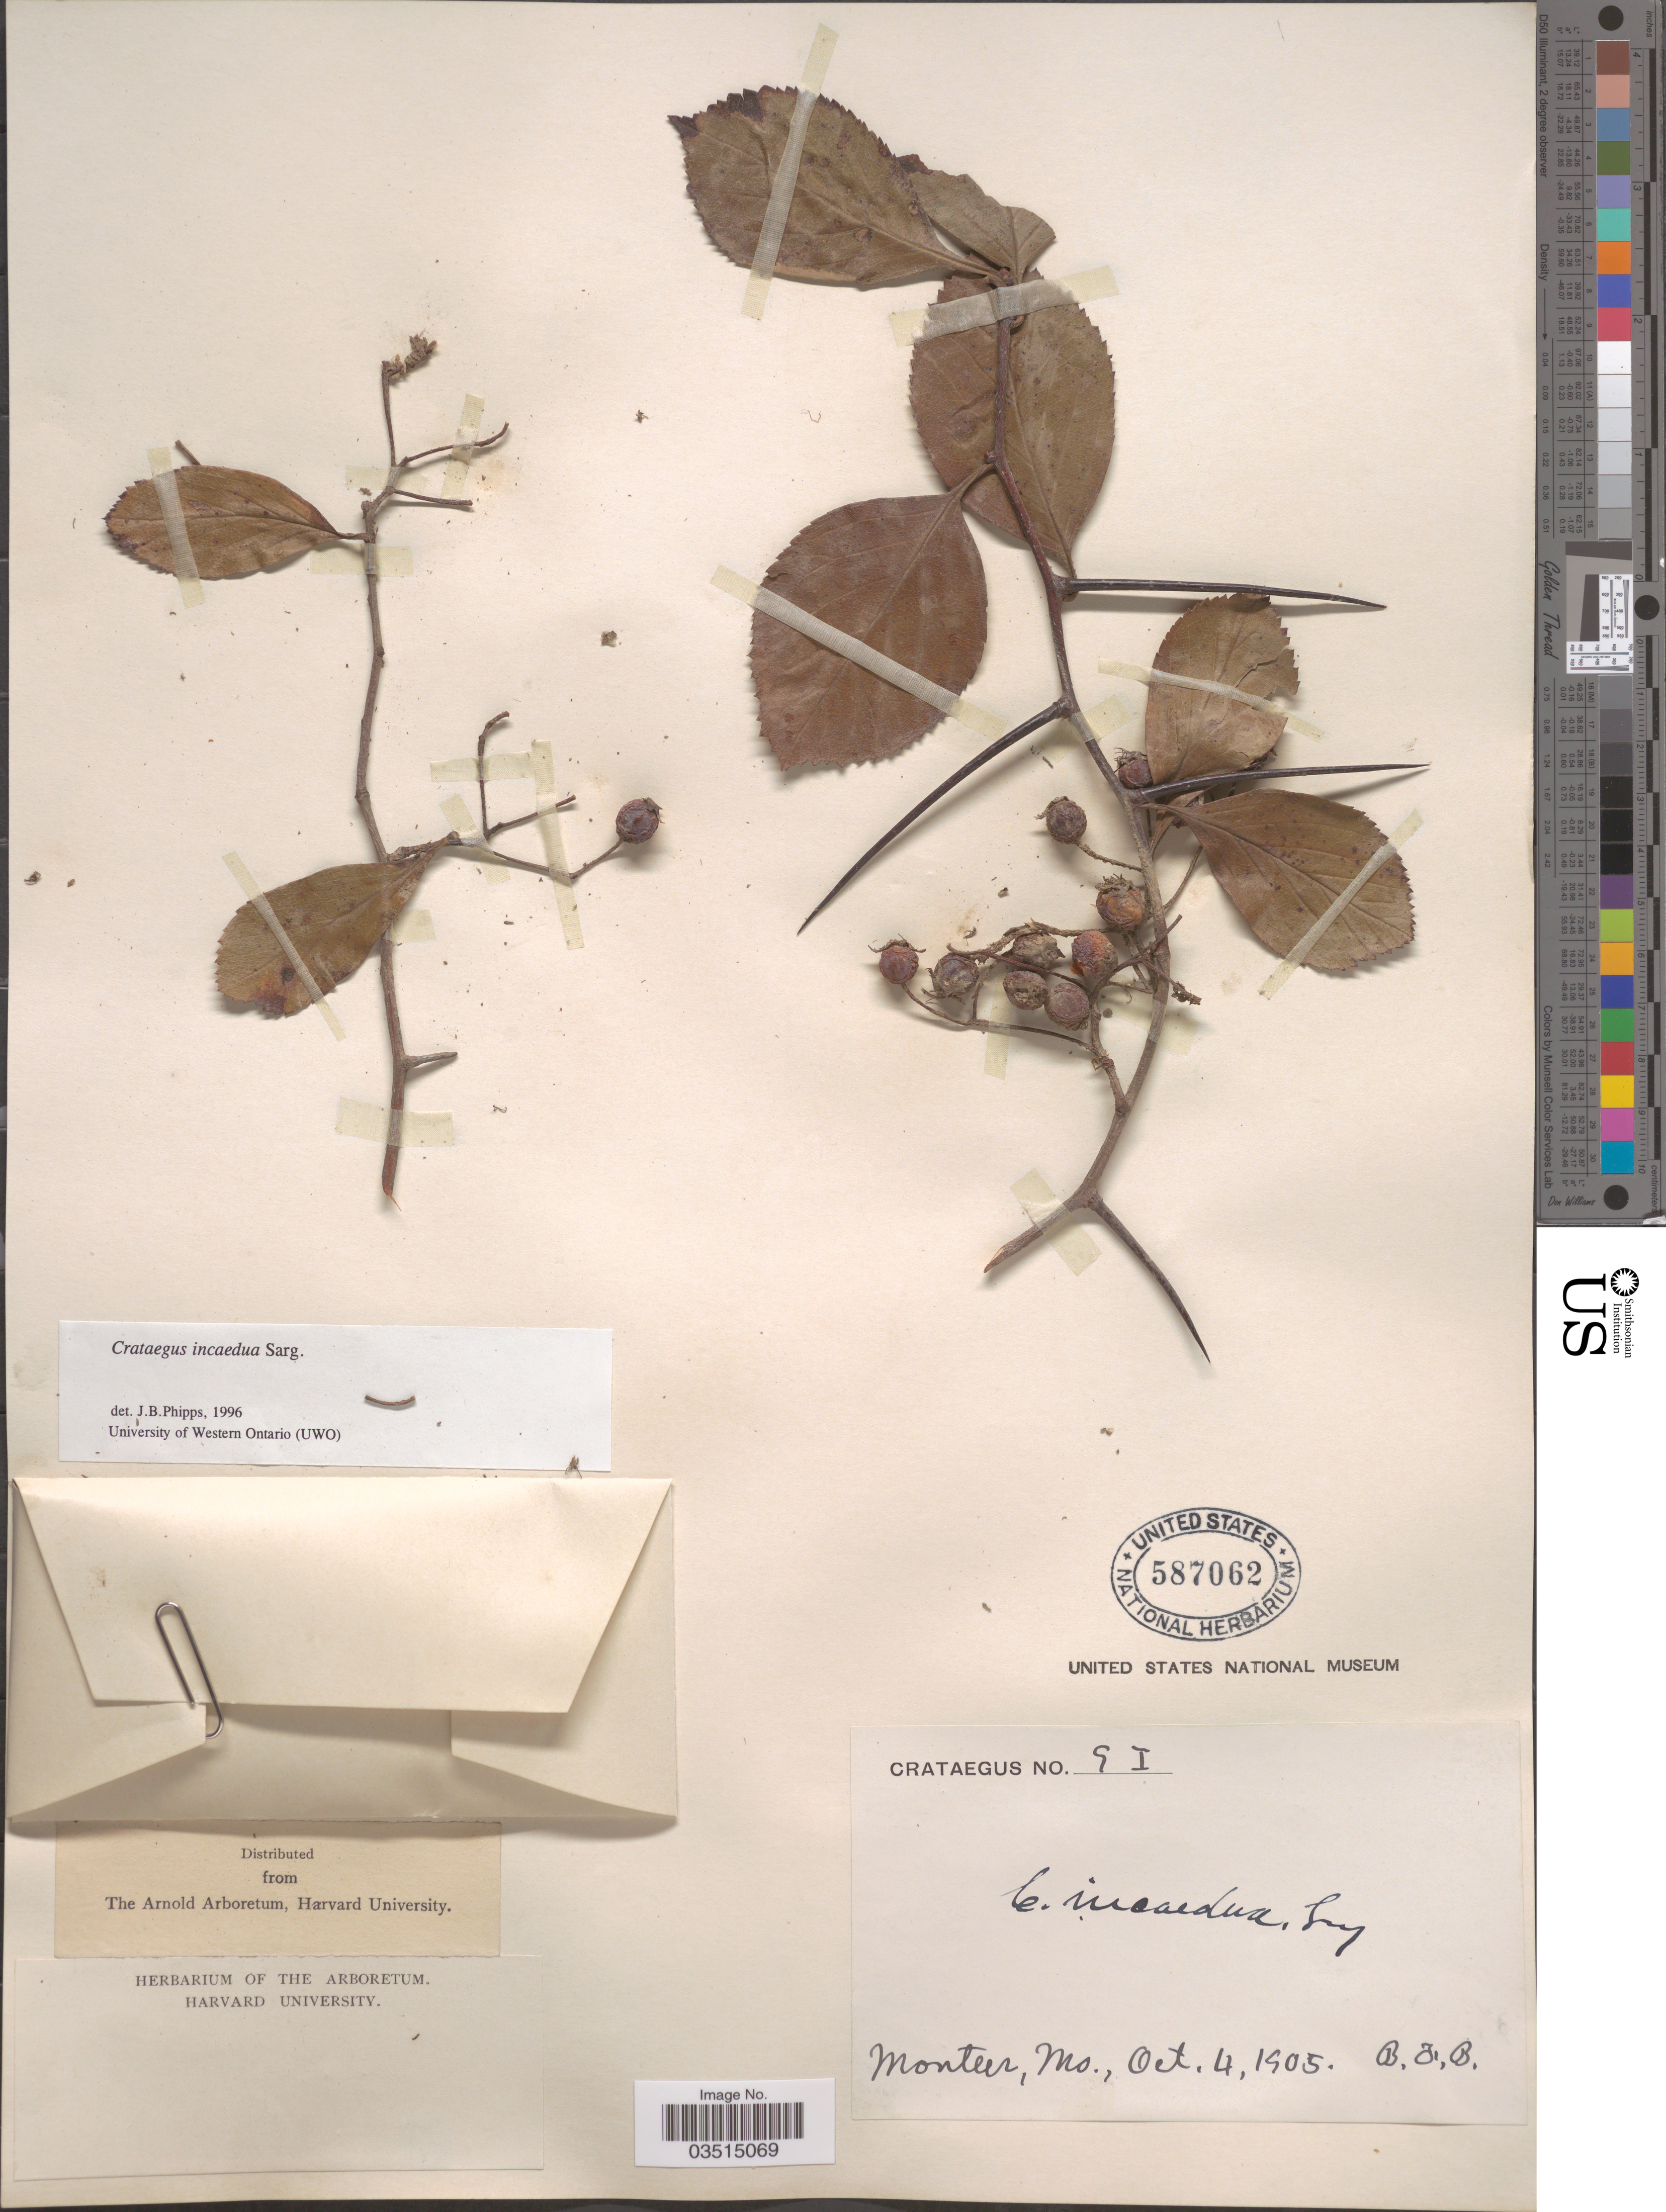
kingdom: Plantae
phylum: Tracheophyta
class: Magnoliopsida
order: Rosales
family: Rosaceae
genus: Crataegus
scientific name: Crataegus incaedua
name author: Sarg.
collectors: B. F. B.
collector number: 9I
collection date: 1905-10-04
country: United States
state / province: Missouri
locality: Monteer.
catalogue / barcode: US 587062